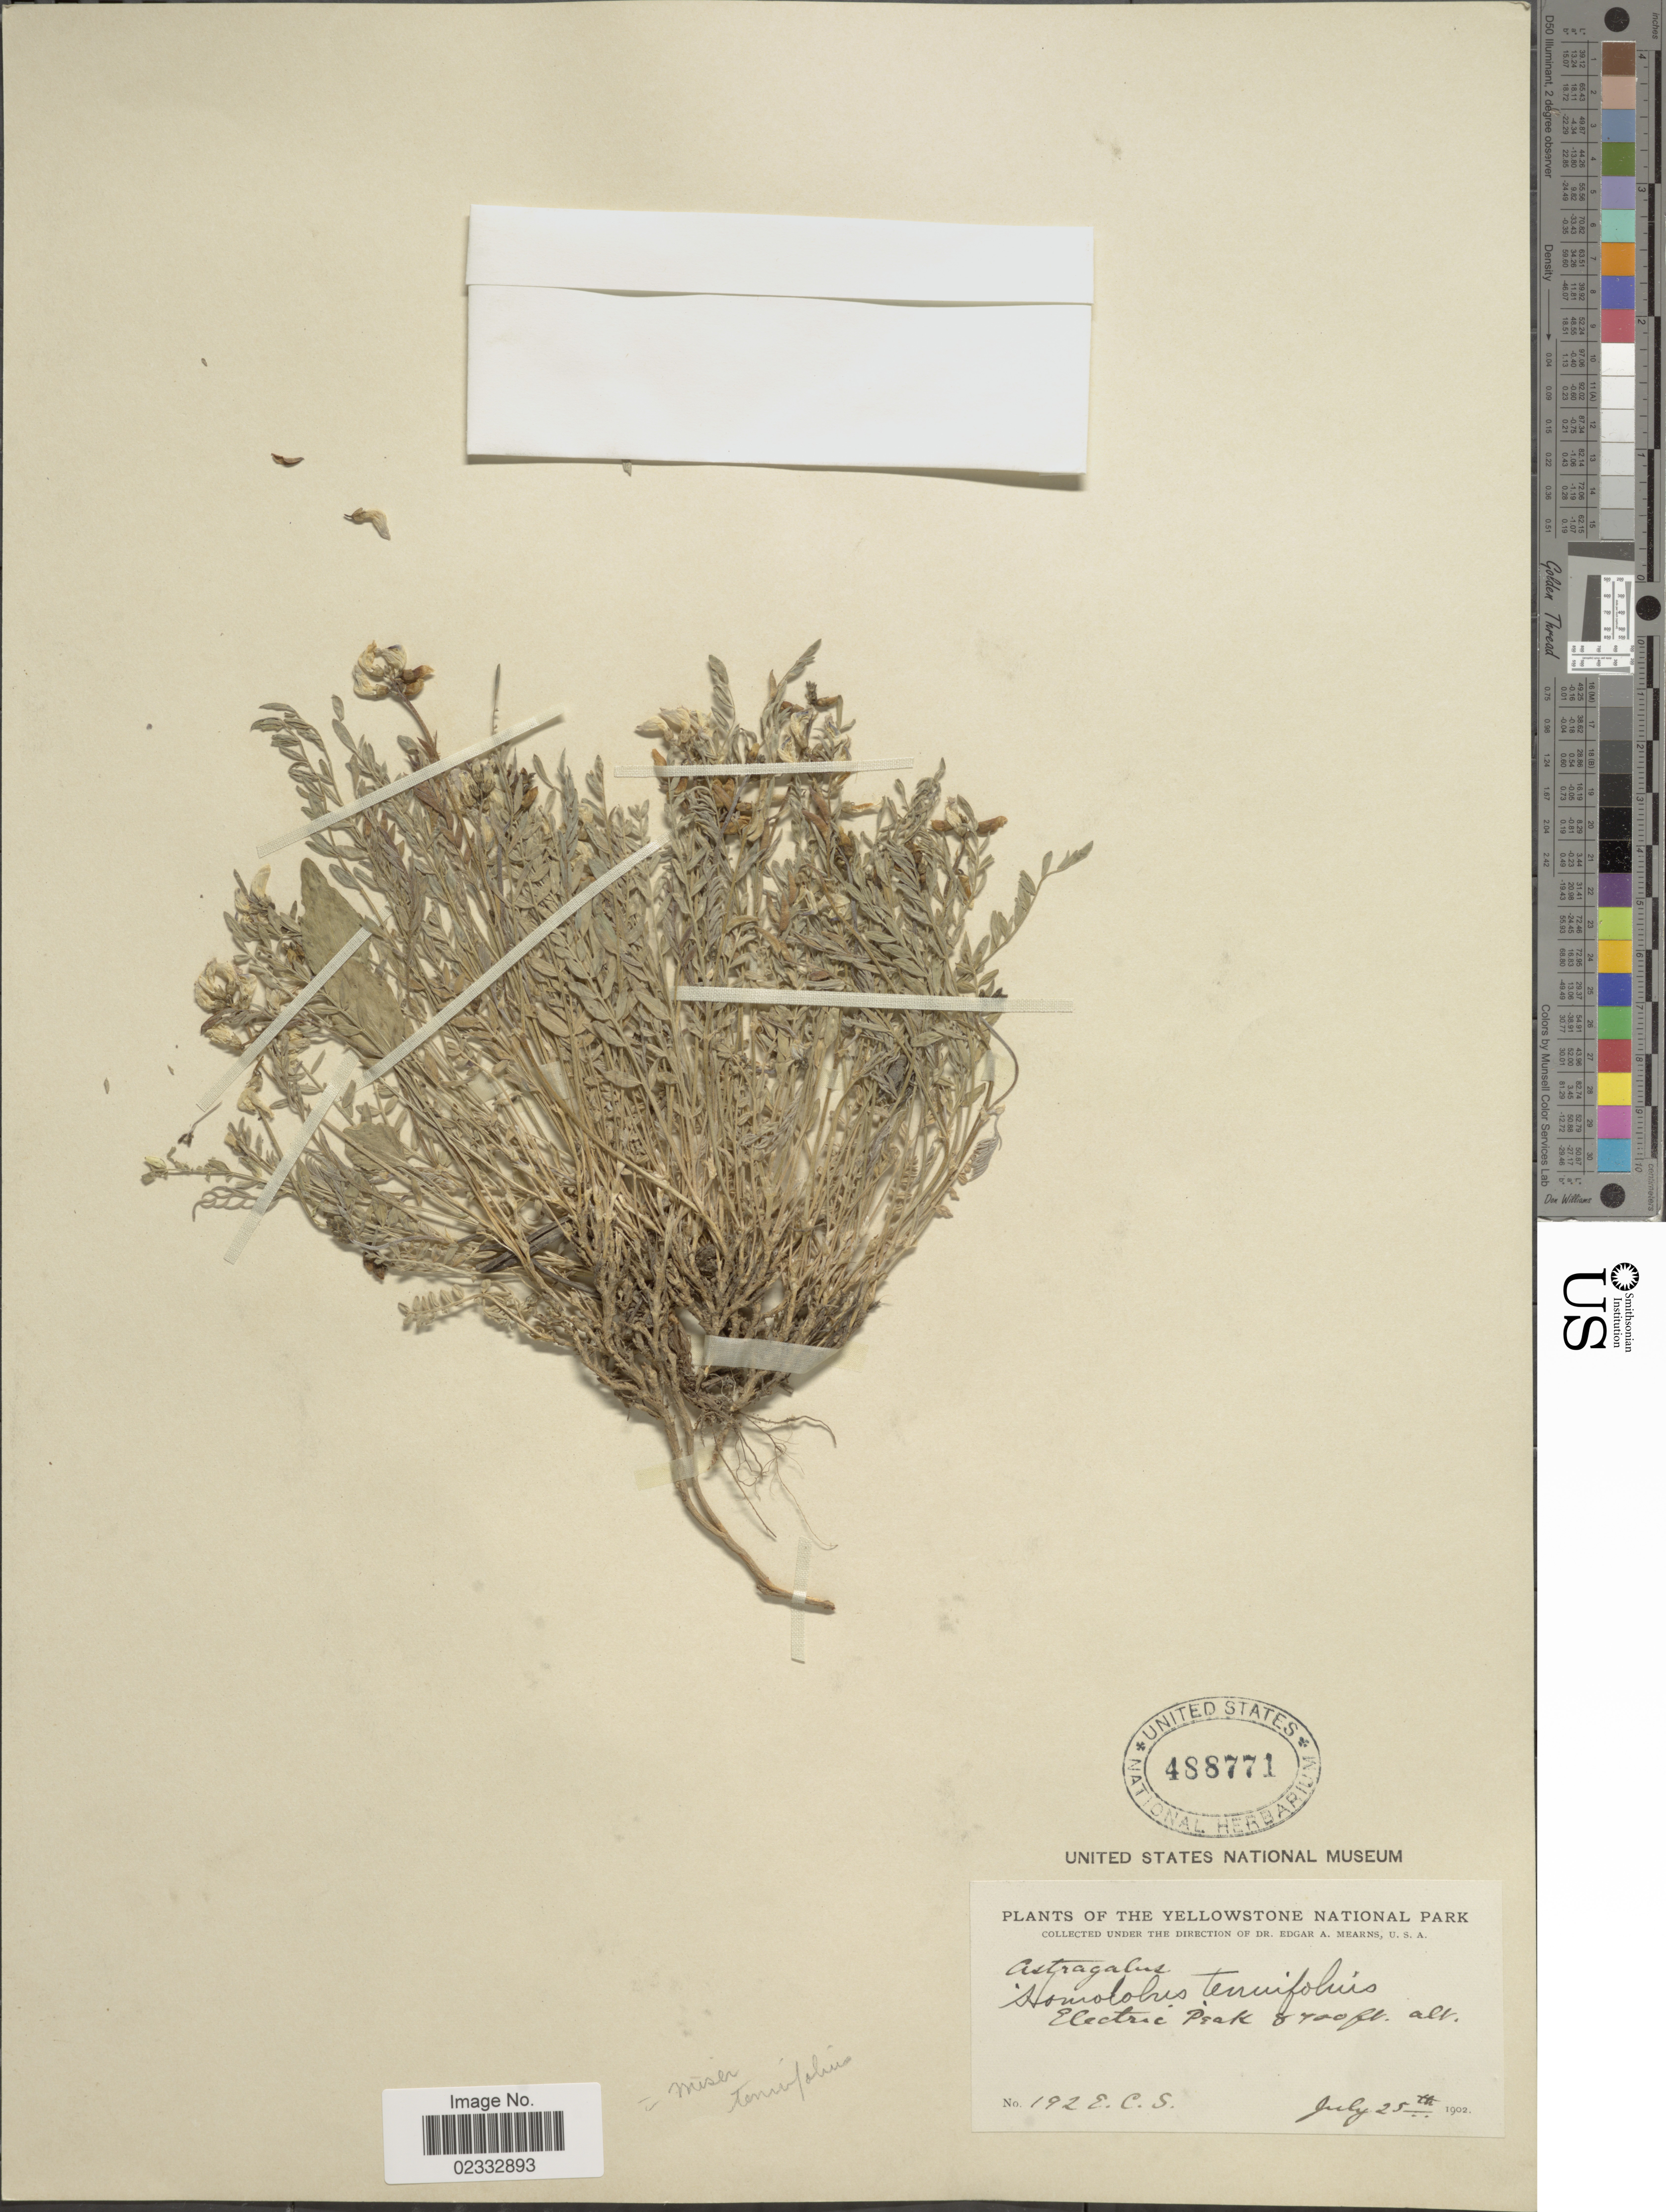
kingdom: Plantae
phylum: Tracheophyta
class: Magnoliopsida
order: Fabales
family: Fabaceae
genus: Astragalus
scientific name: Astragalus miser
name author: Douglas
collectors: E. C. Smith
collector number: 192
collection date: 1902-07-25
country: United States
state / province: Montana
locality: Yellowstone National Park, Electric Peak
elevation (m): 2652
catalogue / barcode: US 488771